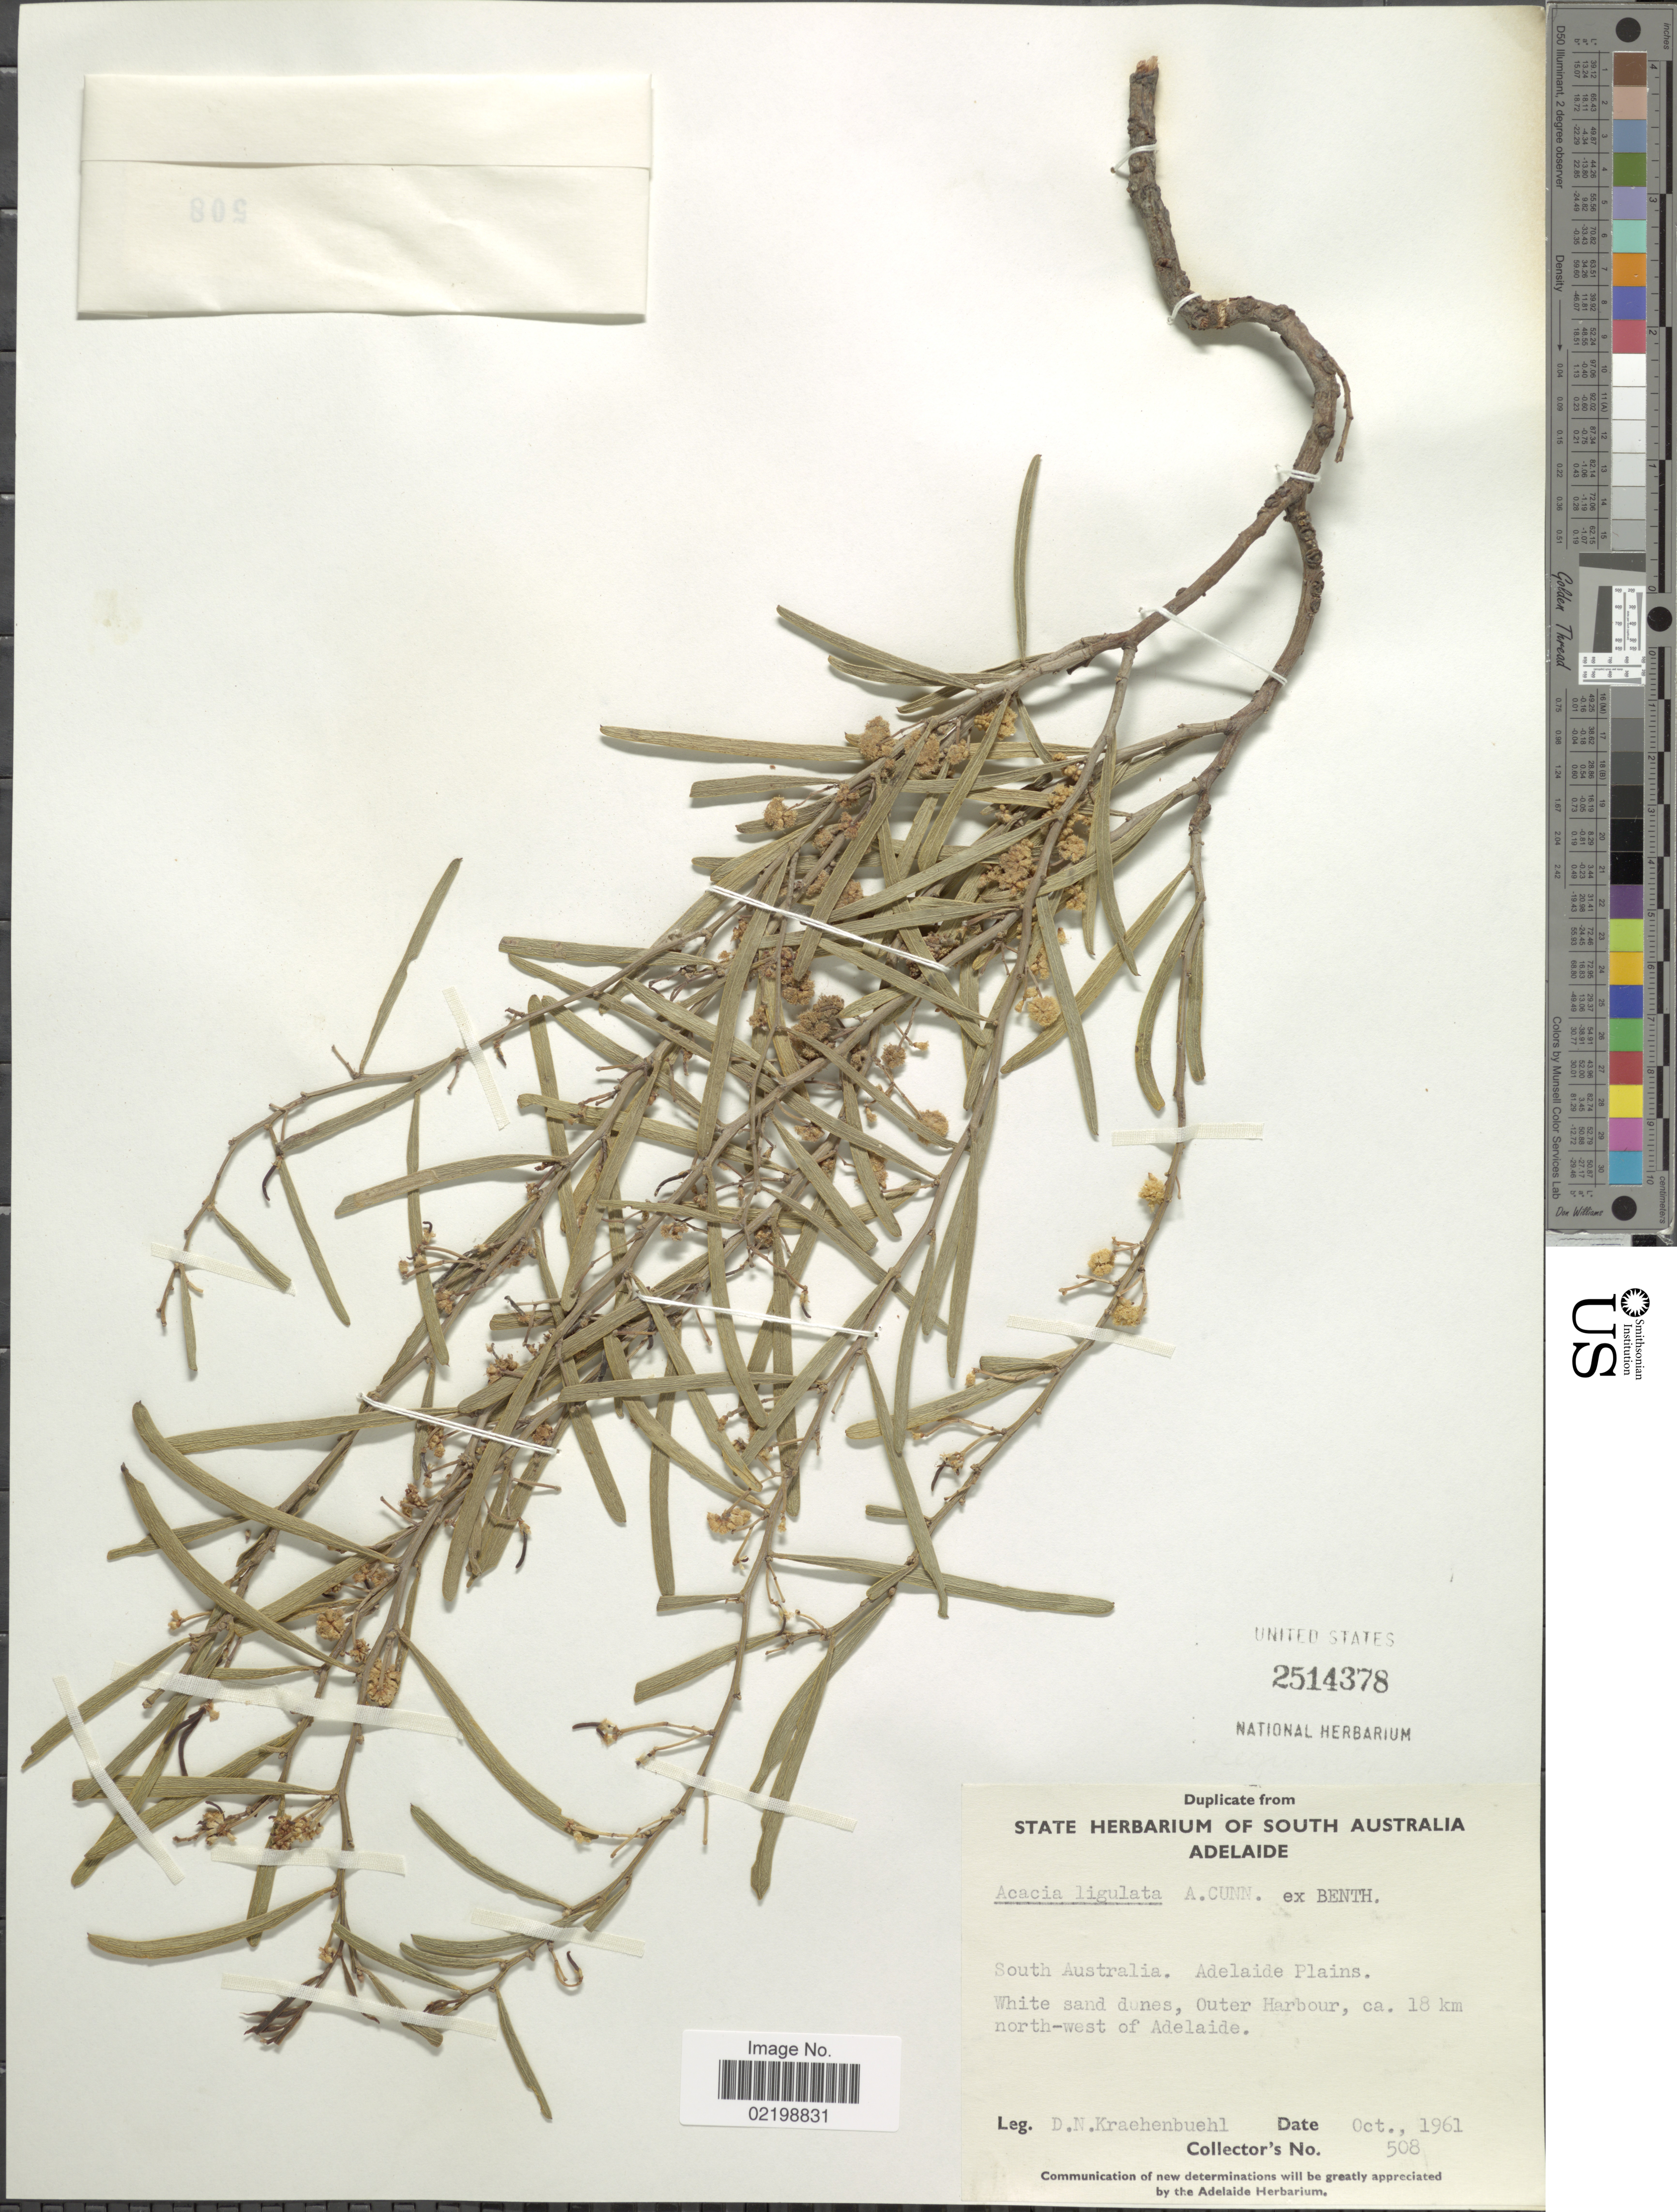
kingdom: Plantae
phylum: Tracheophyta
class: Magnoliopsida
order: Fabales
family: Fabaceae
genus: Acacia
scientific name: Acacia ligulata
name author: Benth.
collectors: D. Kraehenbuehl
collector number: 508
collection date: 1961-10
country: Australia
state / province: South Australia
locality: Outer Harbour, ca. 18 km north-west of Adelaide, Adelaide Plains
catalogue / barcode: US 2514378